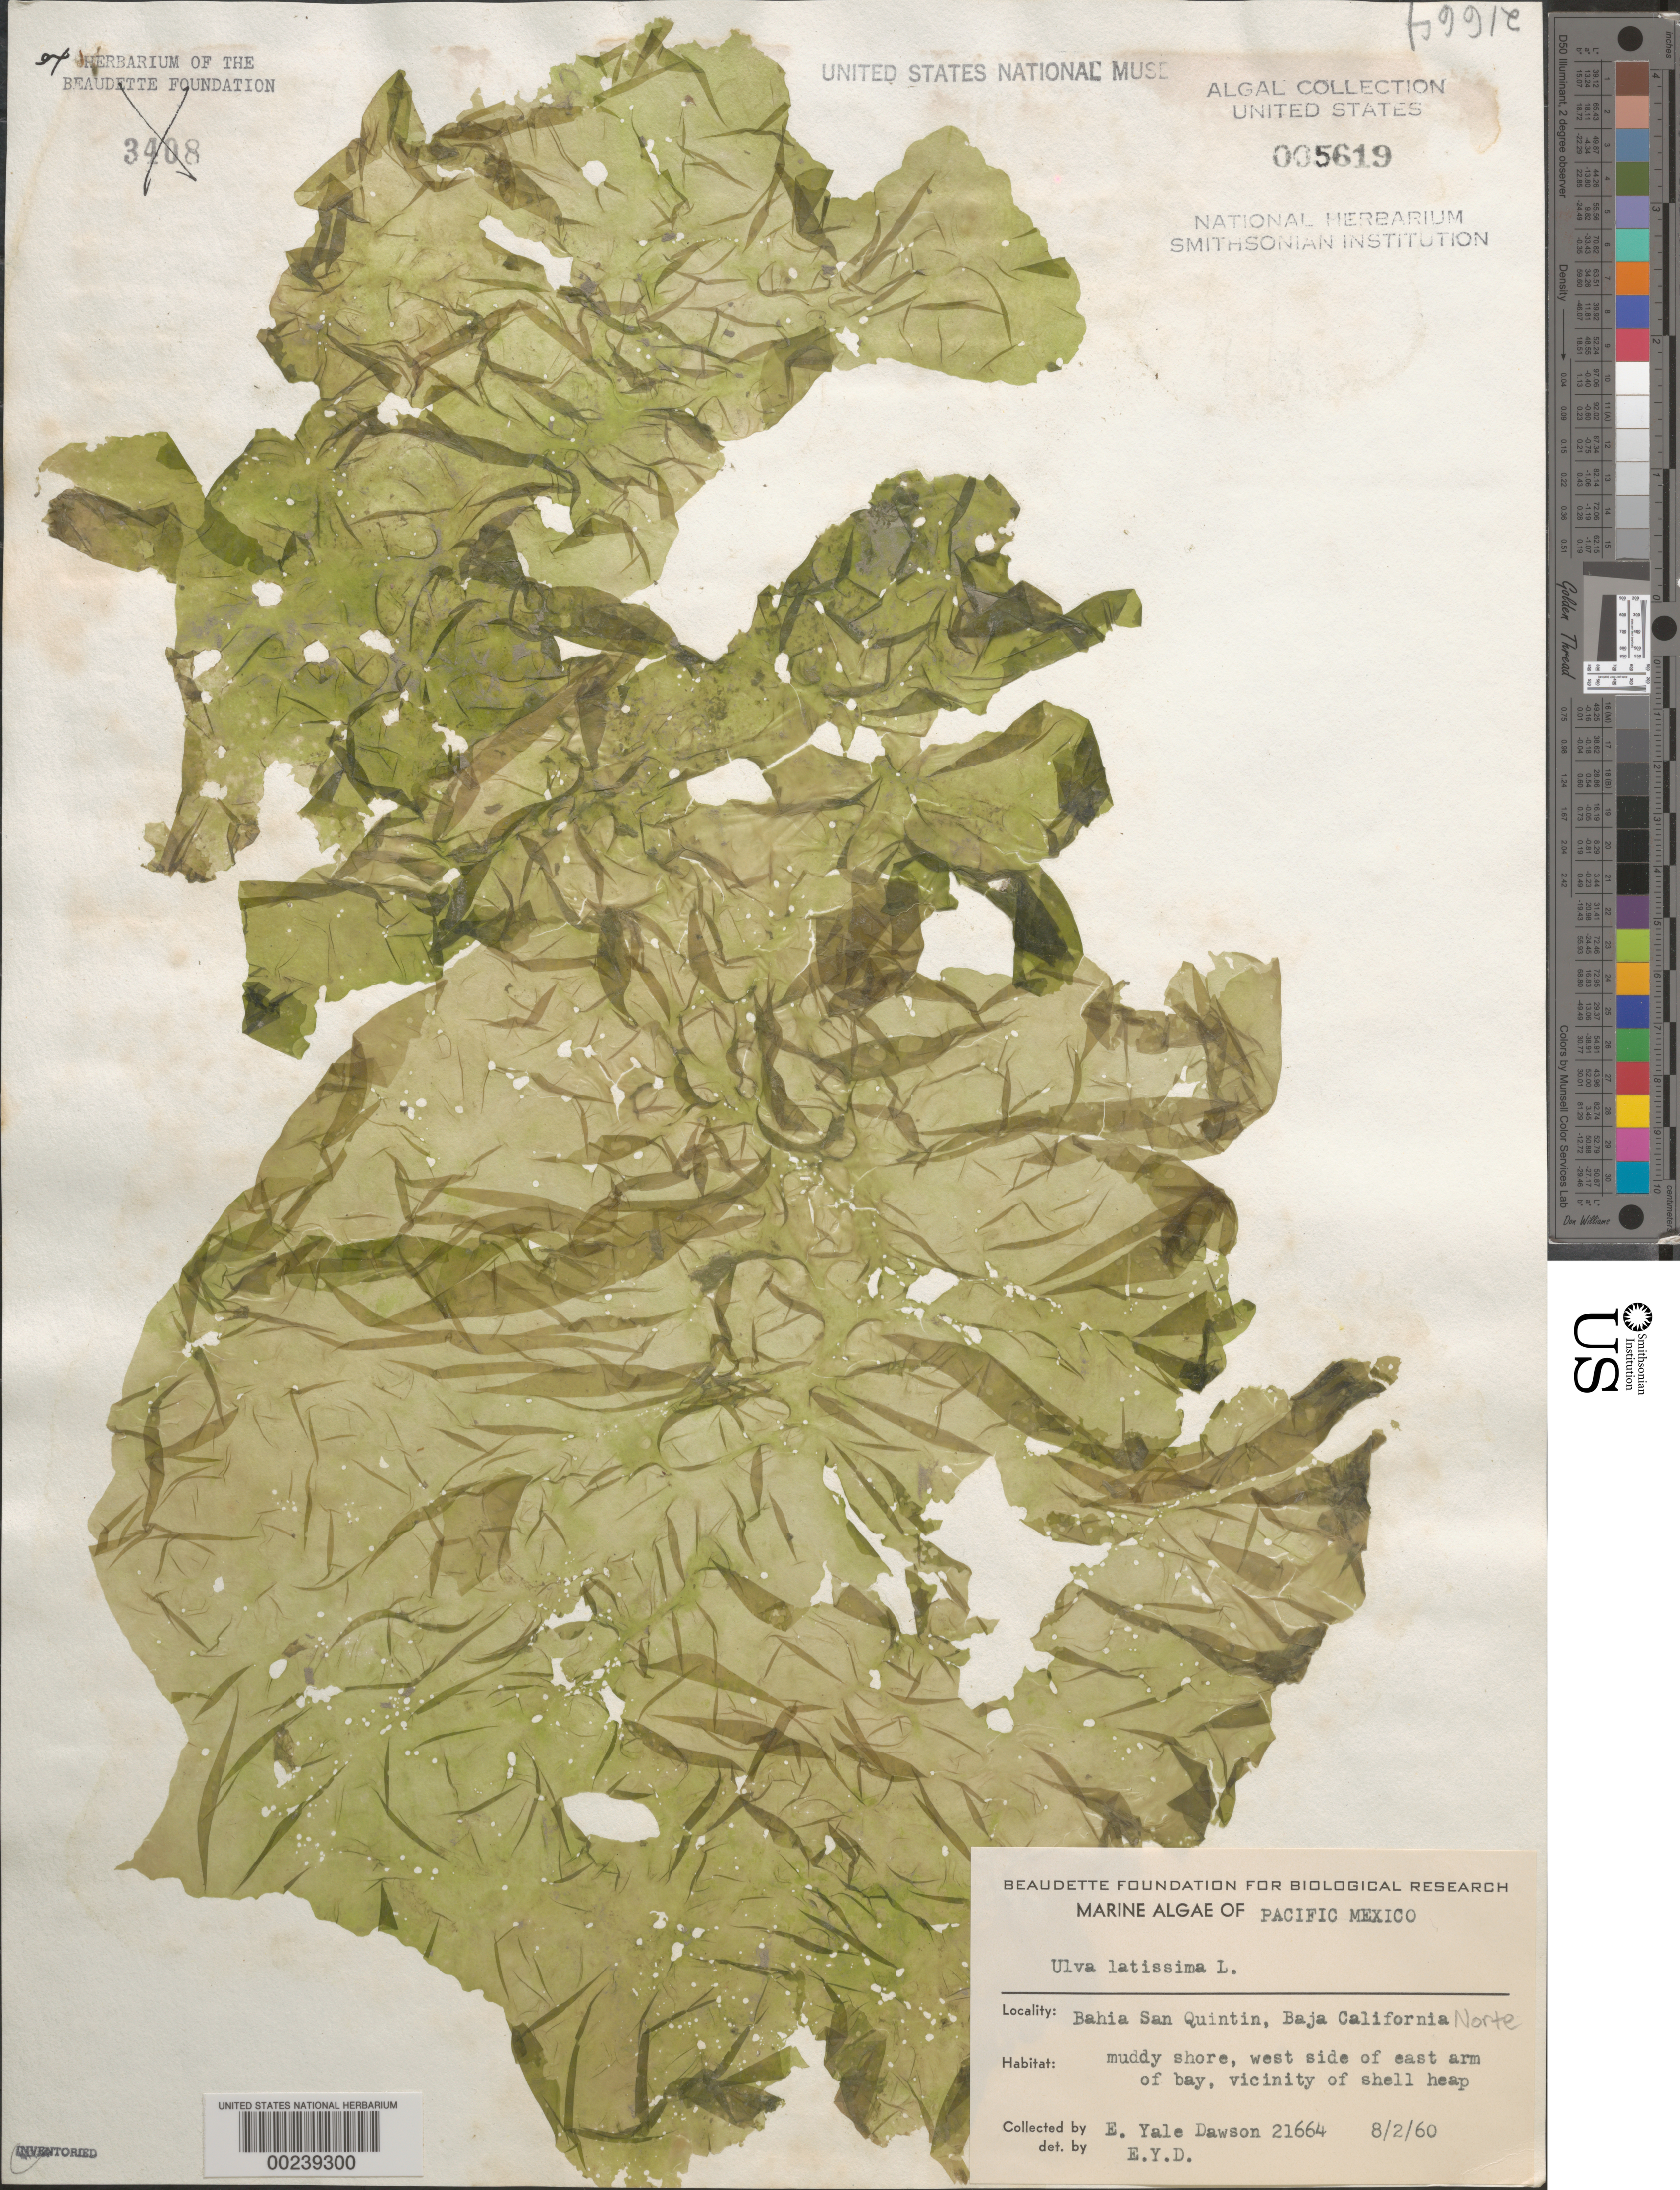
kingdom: Chromista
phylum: Ochrophyta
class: Phaeophyceae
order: Laminariales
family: Laminariaceae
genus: Saccharina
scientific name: Saccharina latissima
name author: C.E. Lane et al.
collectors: E. Y. Dawson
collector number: EYD 21664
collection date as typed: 02 Aug 1960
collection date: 1960-08-02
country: Mexico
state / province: Baja California Norte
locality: Bahia San Quintin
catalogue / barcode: US 5619